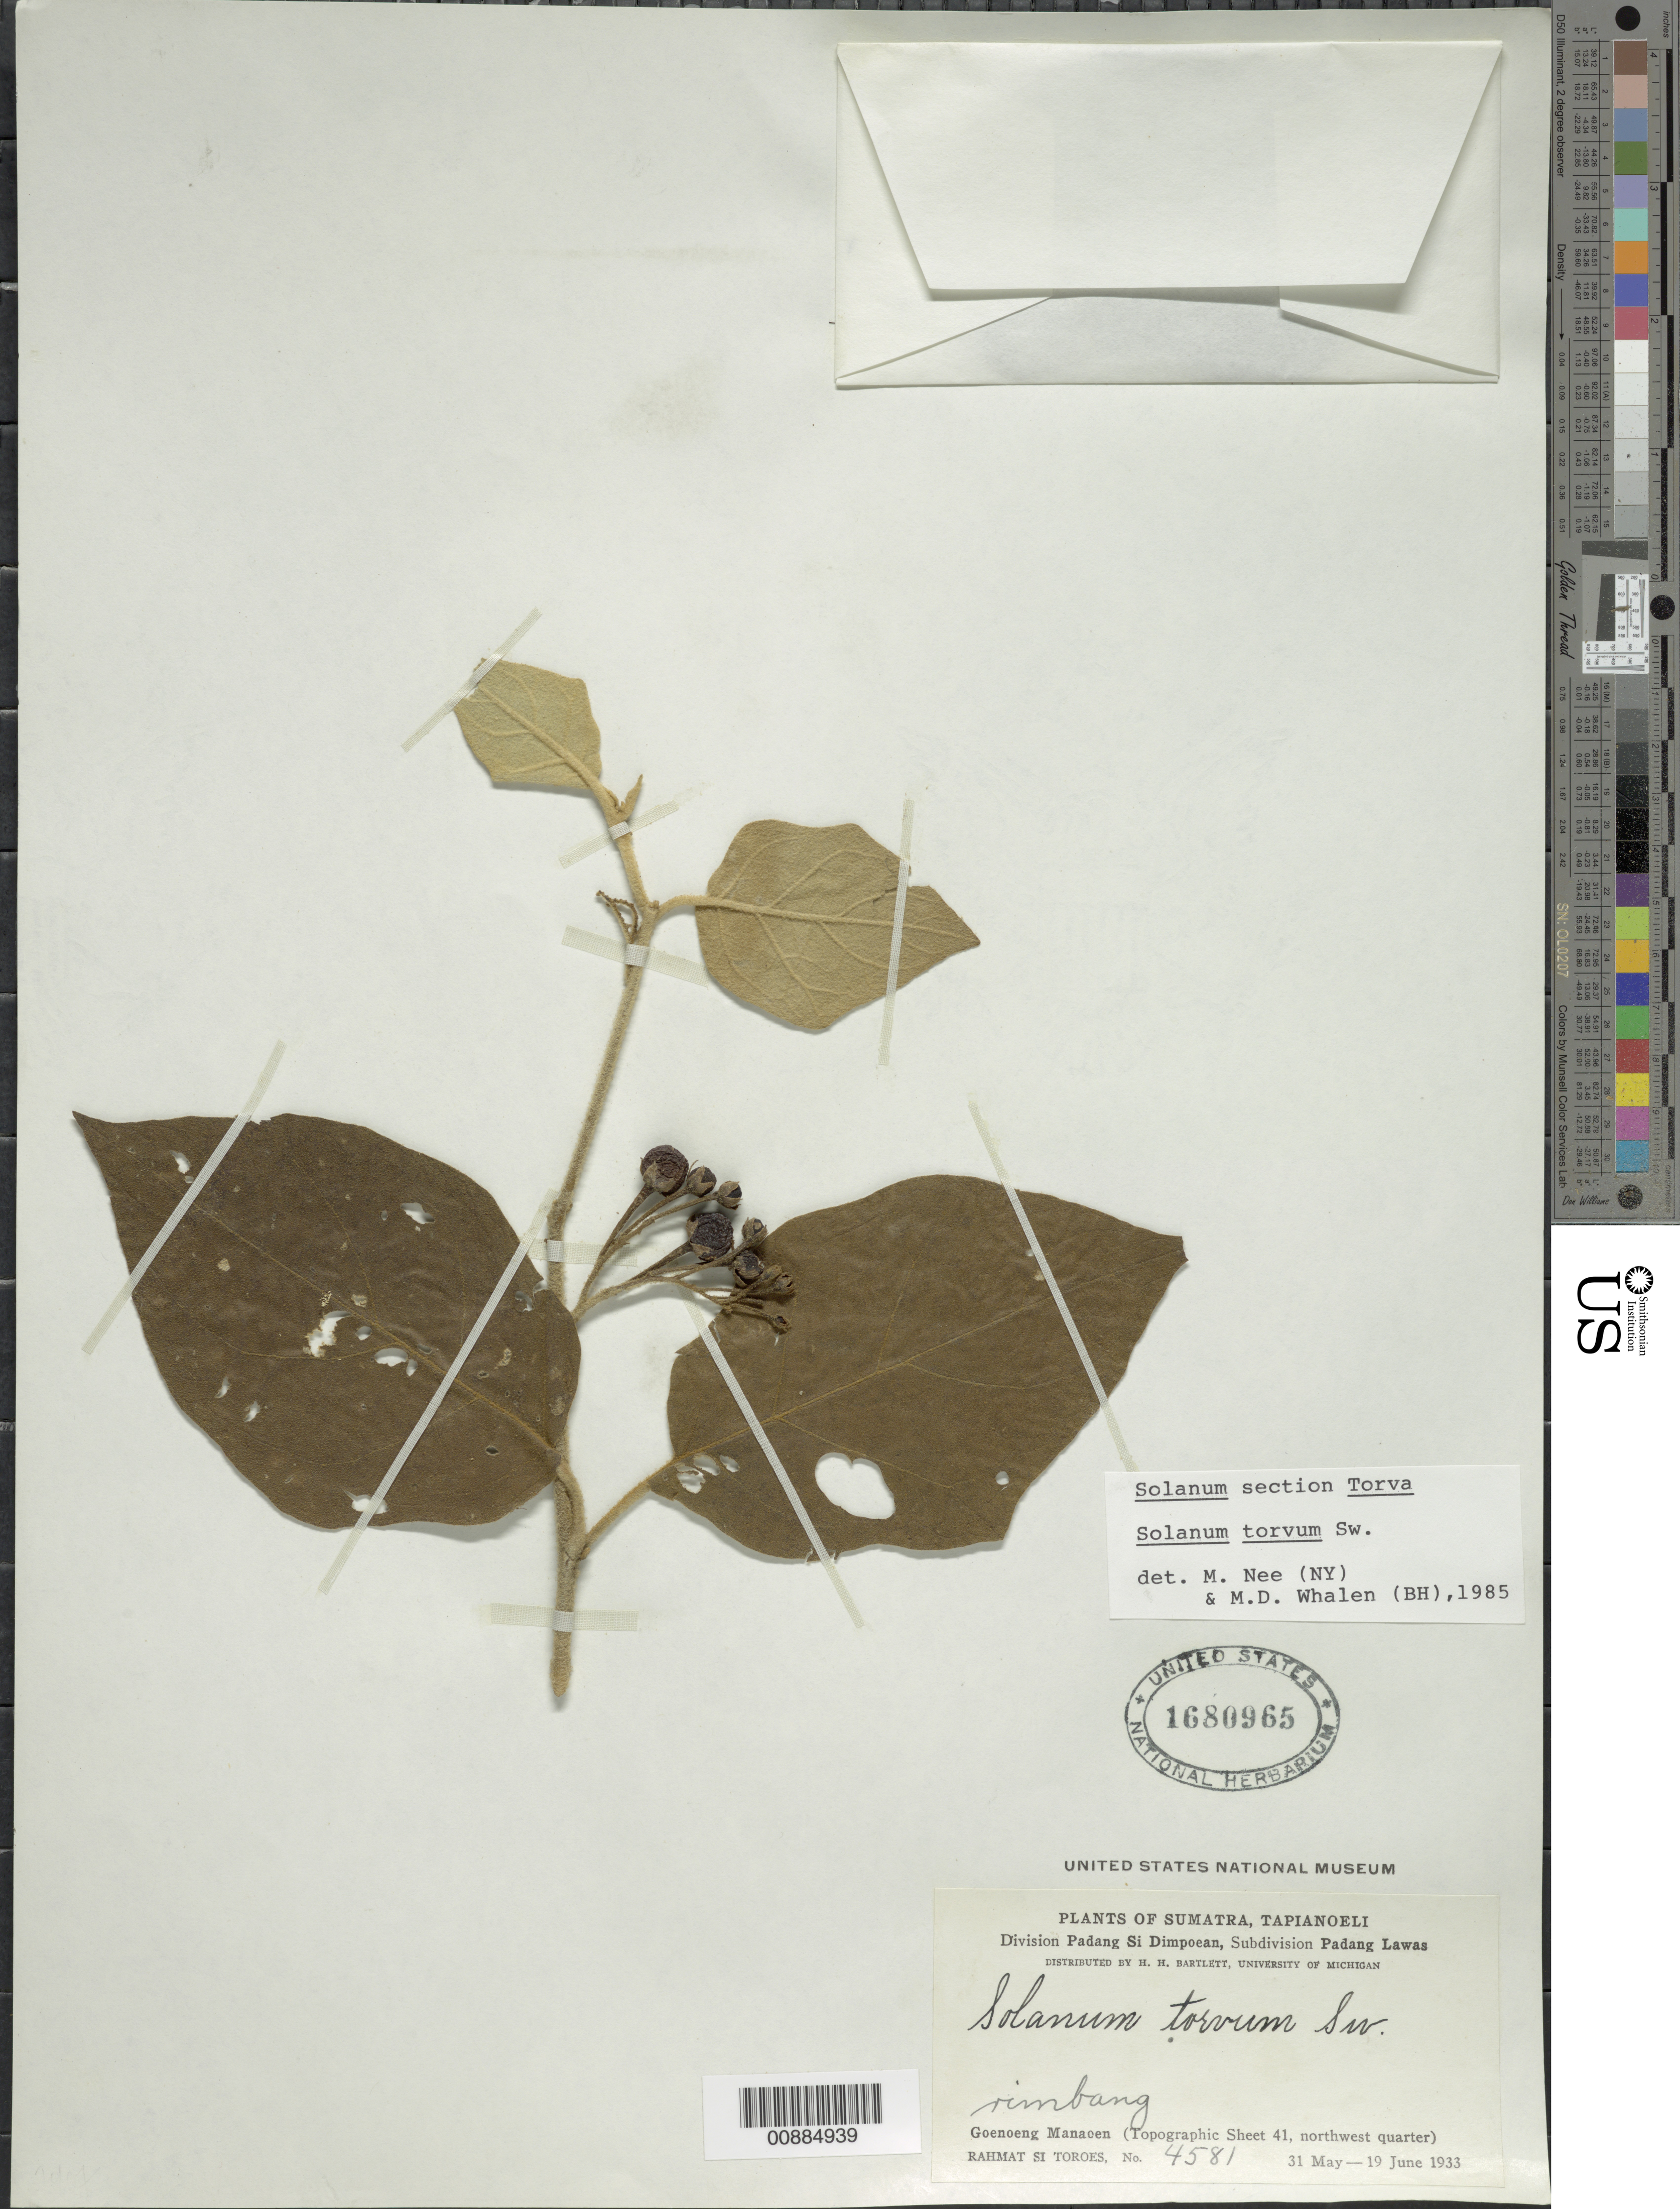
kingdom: Plantae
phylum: Tracheophyta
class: Magnoliopsida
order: Solanales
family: Solanaceae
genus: Solanum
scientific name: Solanum torvum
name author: Sw.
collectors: Rahmat Si Boeea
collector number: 4581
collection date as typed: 31 May 1933 to 19 Jun 1933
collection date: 1933-05-31/1933-06-19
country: Indonesia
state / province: Sumatra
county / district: Sumatera Utara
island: Sumatra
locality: Sibola, Padang Si Dimpoean, Padang Lawas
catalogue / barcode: US 1680965